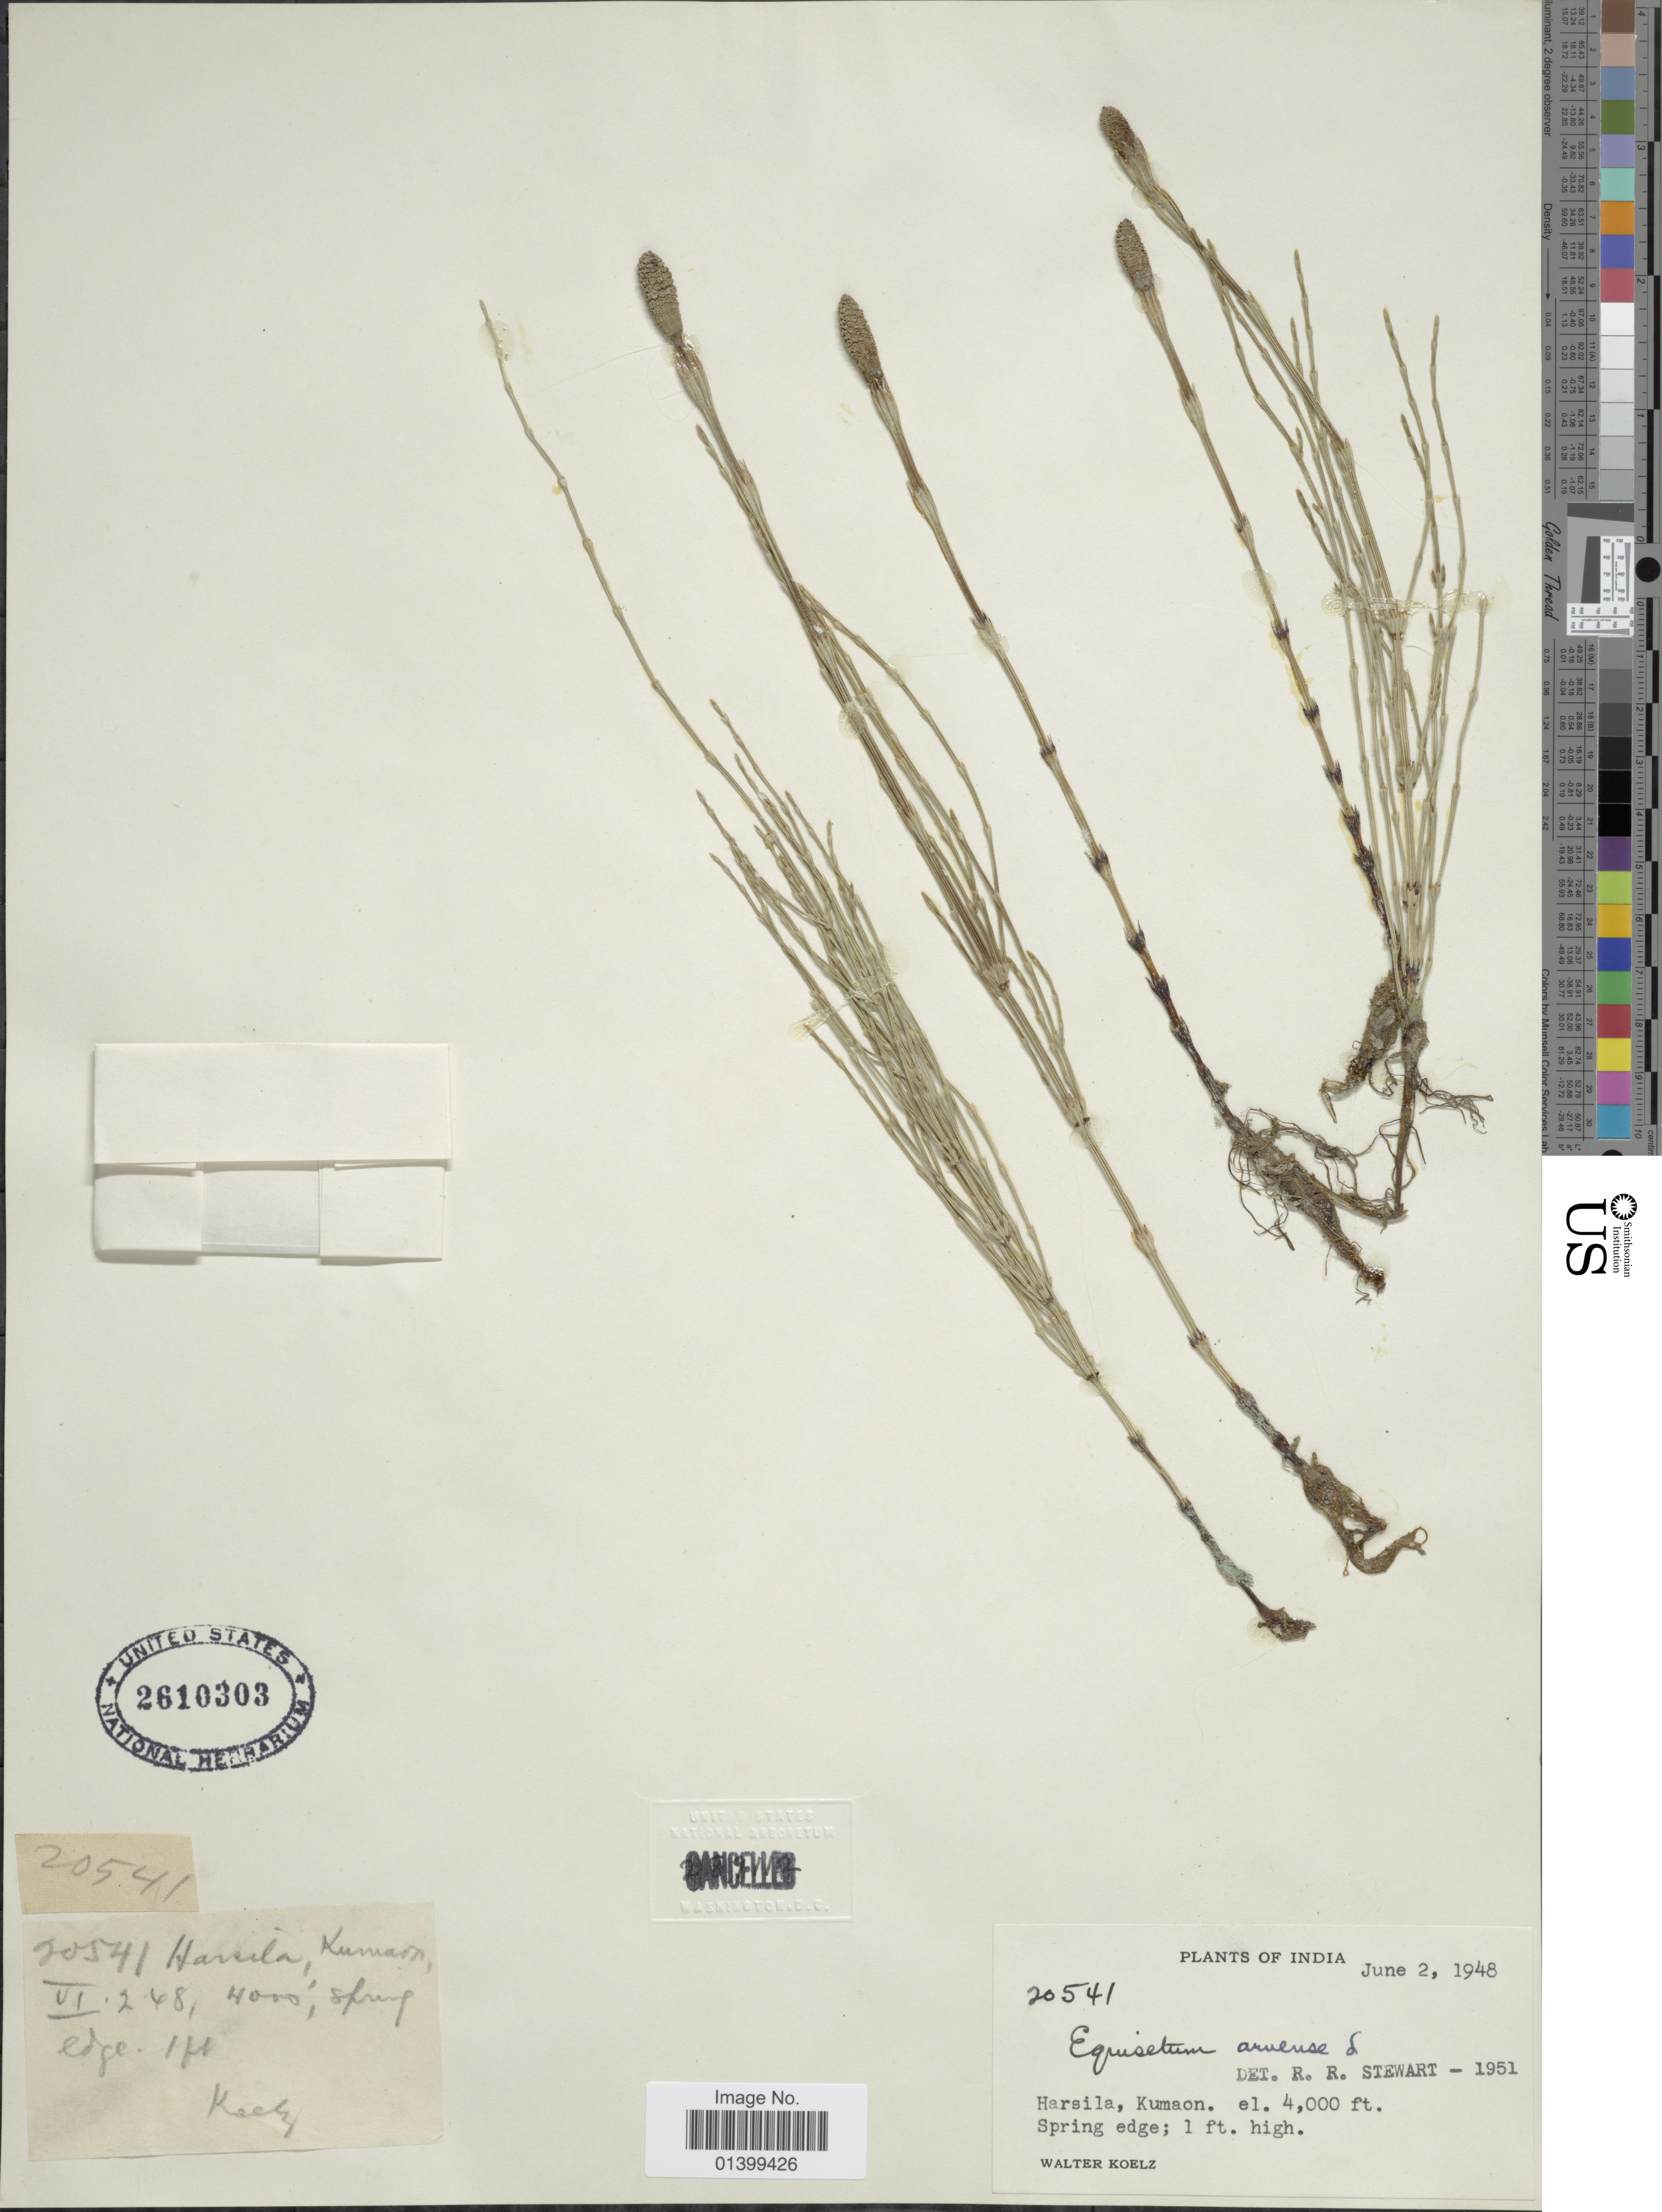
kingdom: Plantae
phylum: Tracheophyta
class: Polypodiopsida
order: Equisetales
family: Equisetaceae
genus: Equisetum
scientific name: Equisetum arvense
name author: L.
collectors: W. N. Koelz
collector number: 20541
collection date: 1948-06-02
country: India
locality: Harsila, Kumaon.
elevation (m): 1219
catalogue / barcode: US 2610303